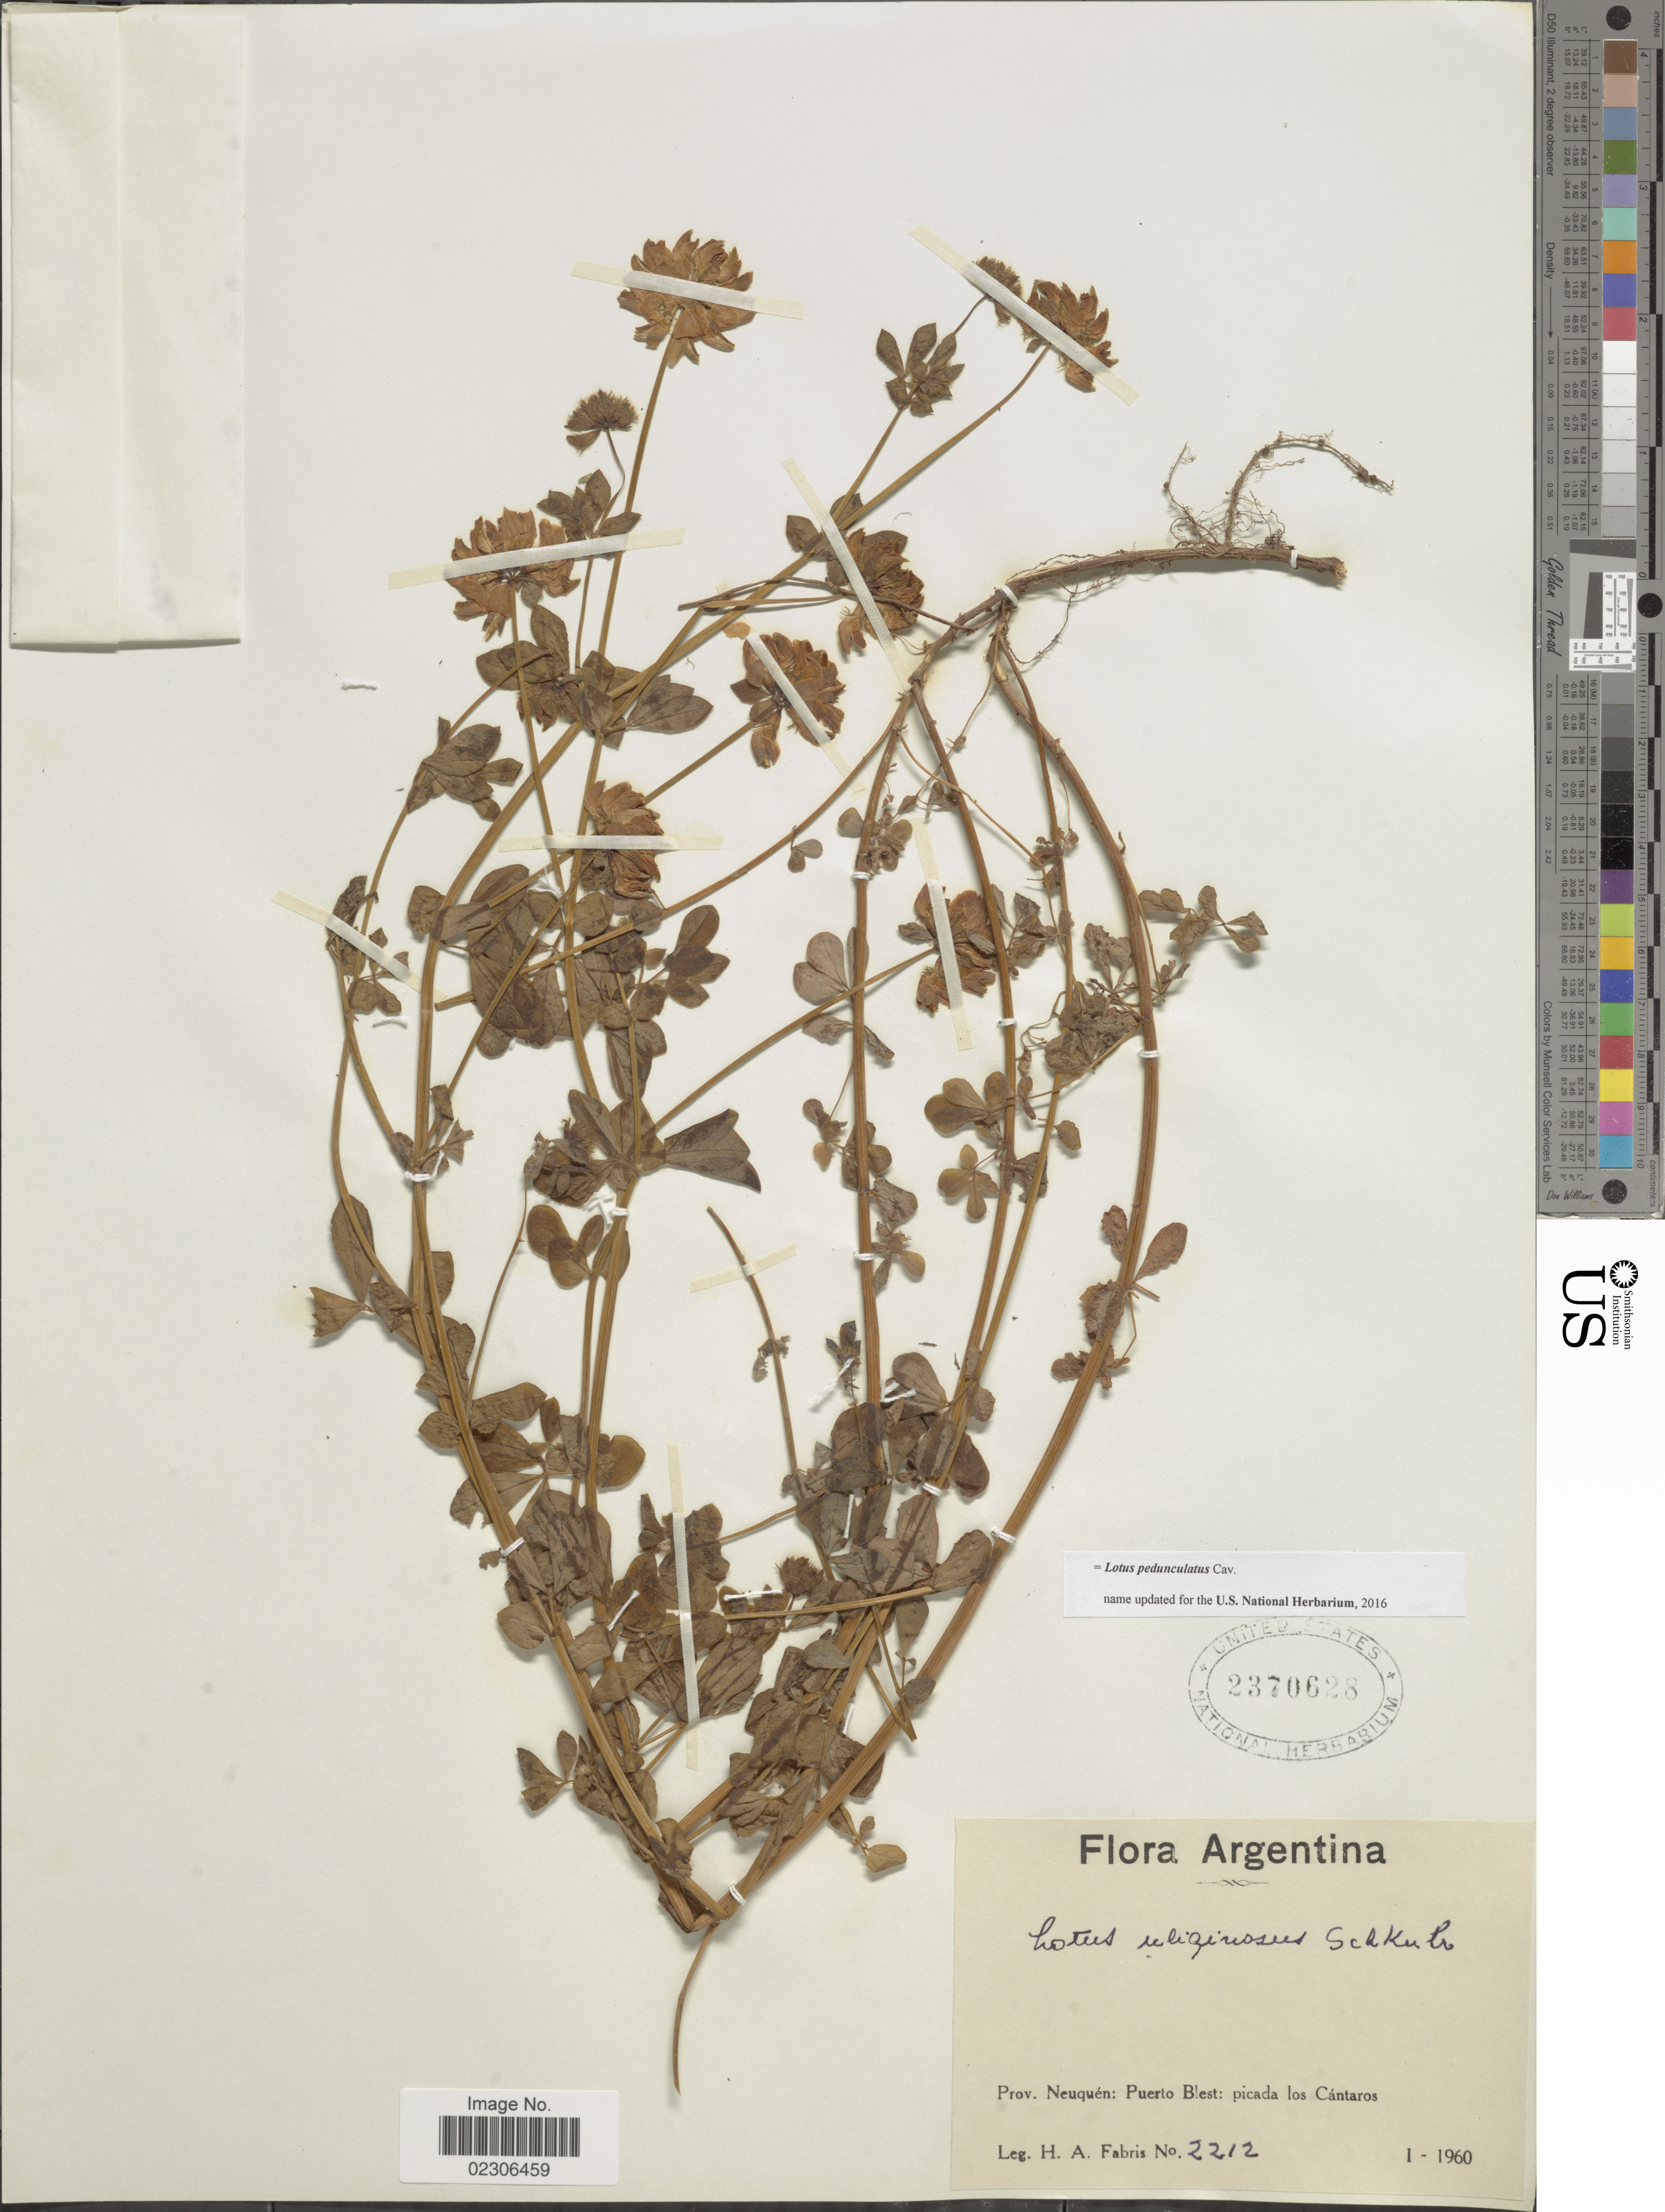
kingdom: Plantae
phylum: Tracheophyta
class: Magnoliopsida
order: Fabales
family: Fabaceae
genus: Lotus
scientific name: Lotus pedunculatus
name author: Cav.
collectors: H. A. Fabris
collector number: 2212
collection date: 1960-01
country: Argentina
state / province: Neuquen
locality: Prov. Neuquen: Puerto Blest: picada los Cantaros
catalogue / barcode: US 2370628